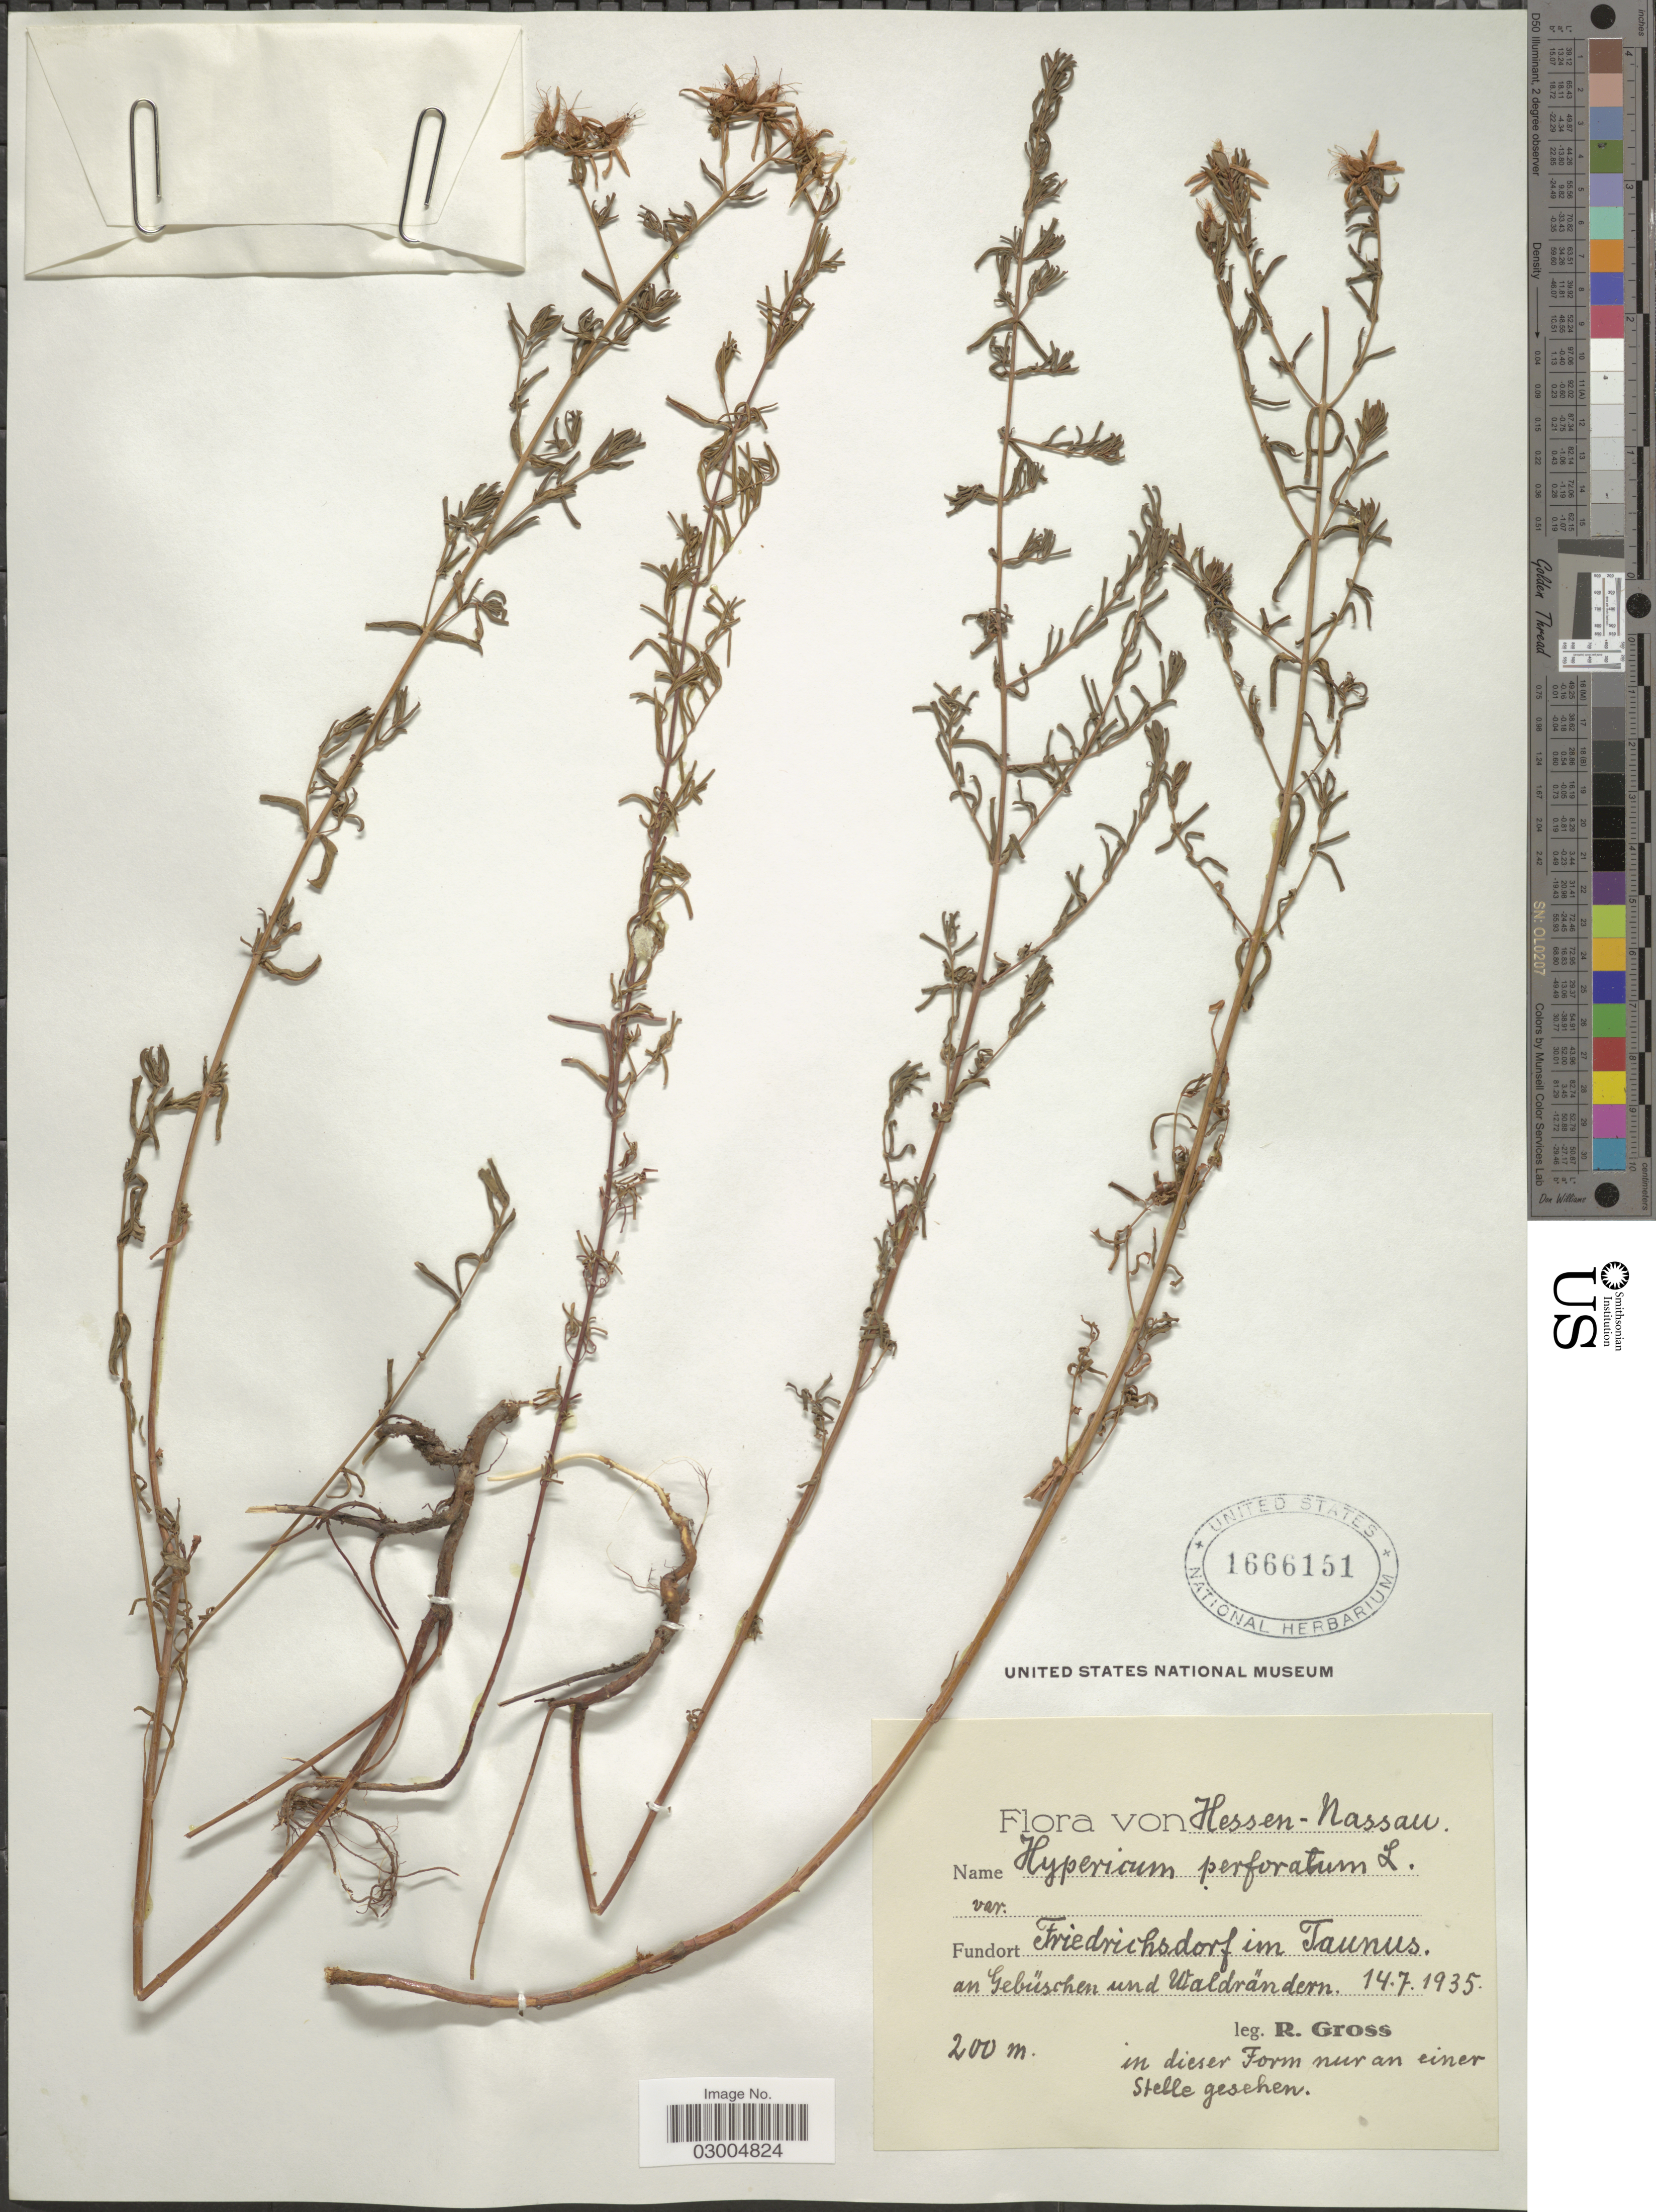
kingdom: Plantae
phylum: Tracheophyta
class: Magnoliopsida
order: Malpighiales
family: Hypericaceae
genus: Hypericum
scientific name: Hypericum perforatum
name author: L.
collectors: R. Gross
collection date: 1935-07-14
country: Germany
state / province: Hesse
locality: Hessen-Nassau. Friedrichsdorf im Taunus an Gebüschen und Waldrändern.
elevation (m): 200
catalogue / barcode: US 1666151